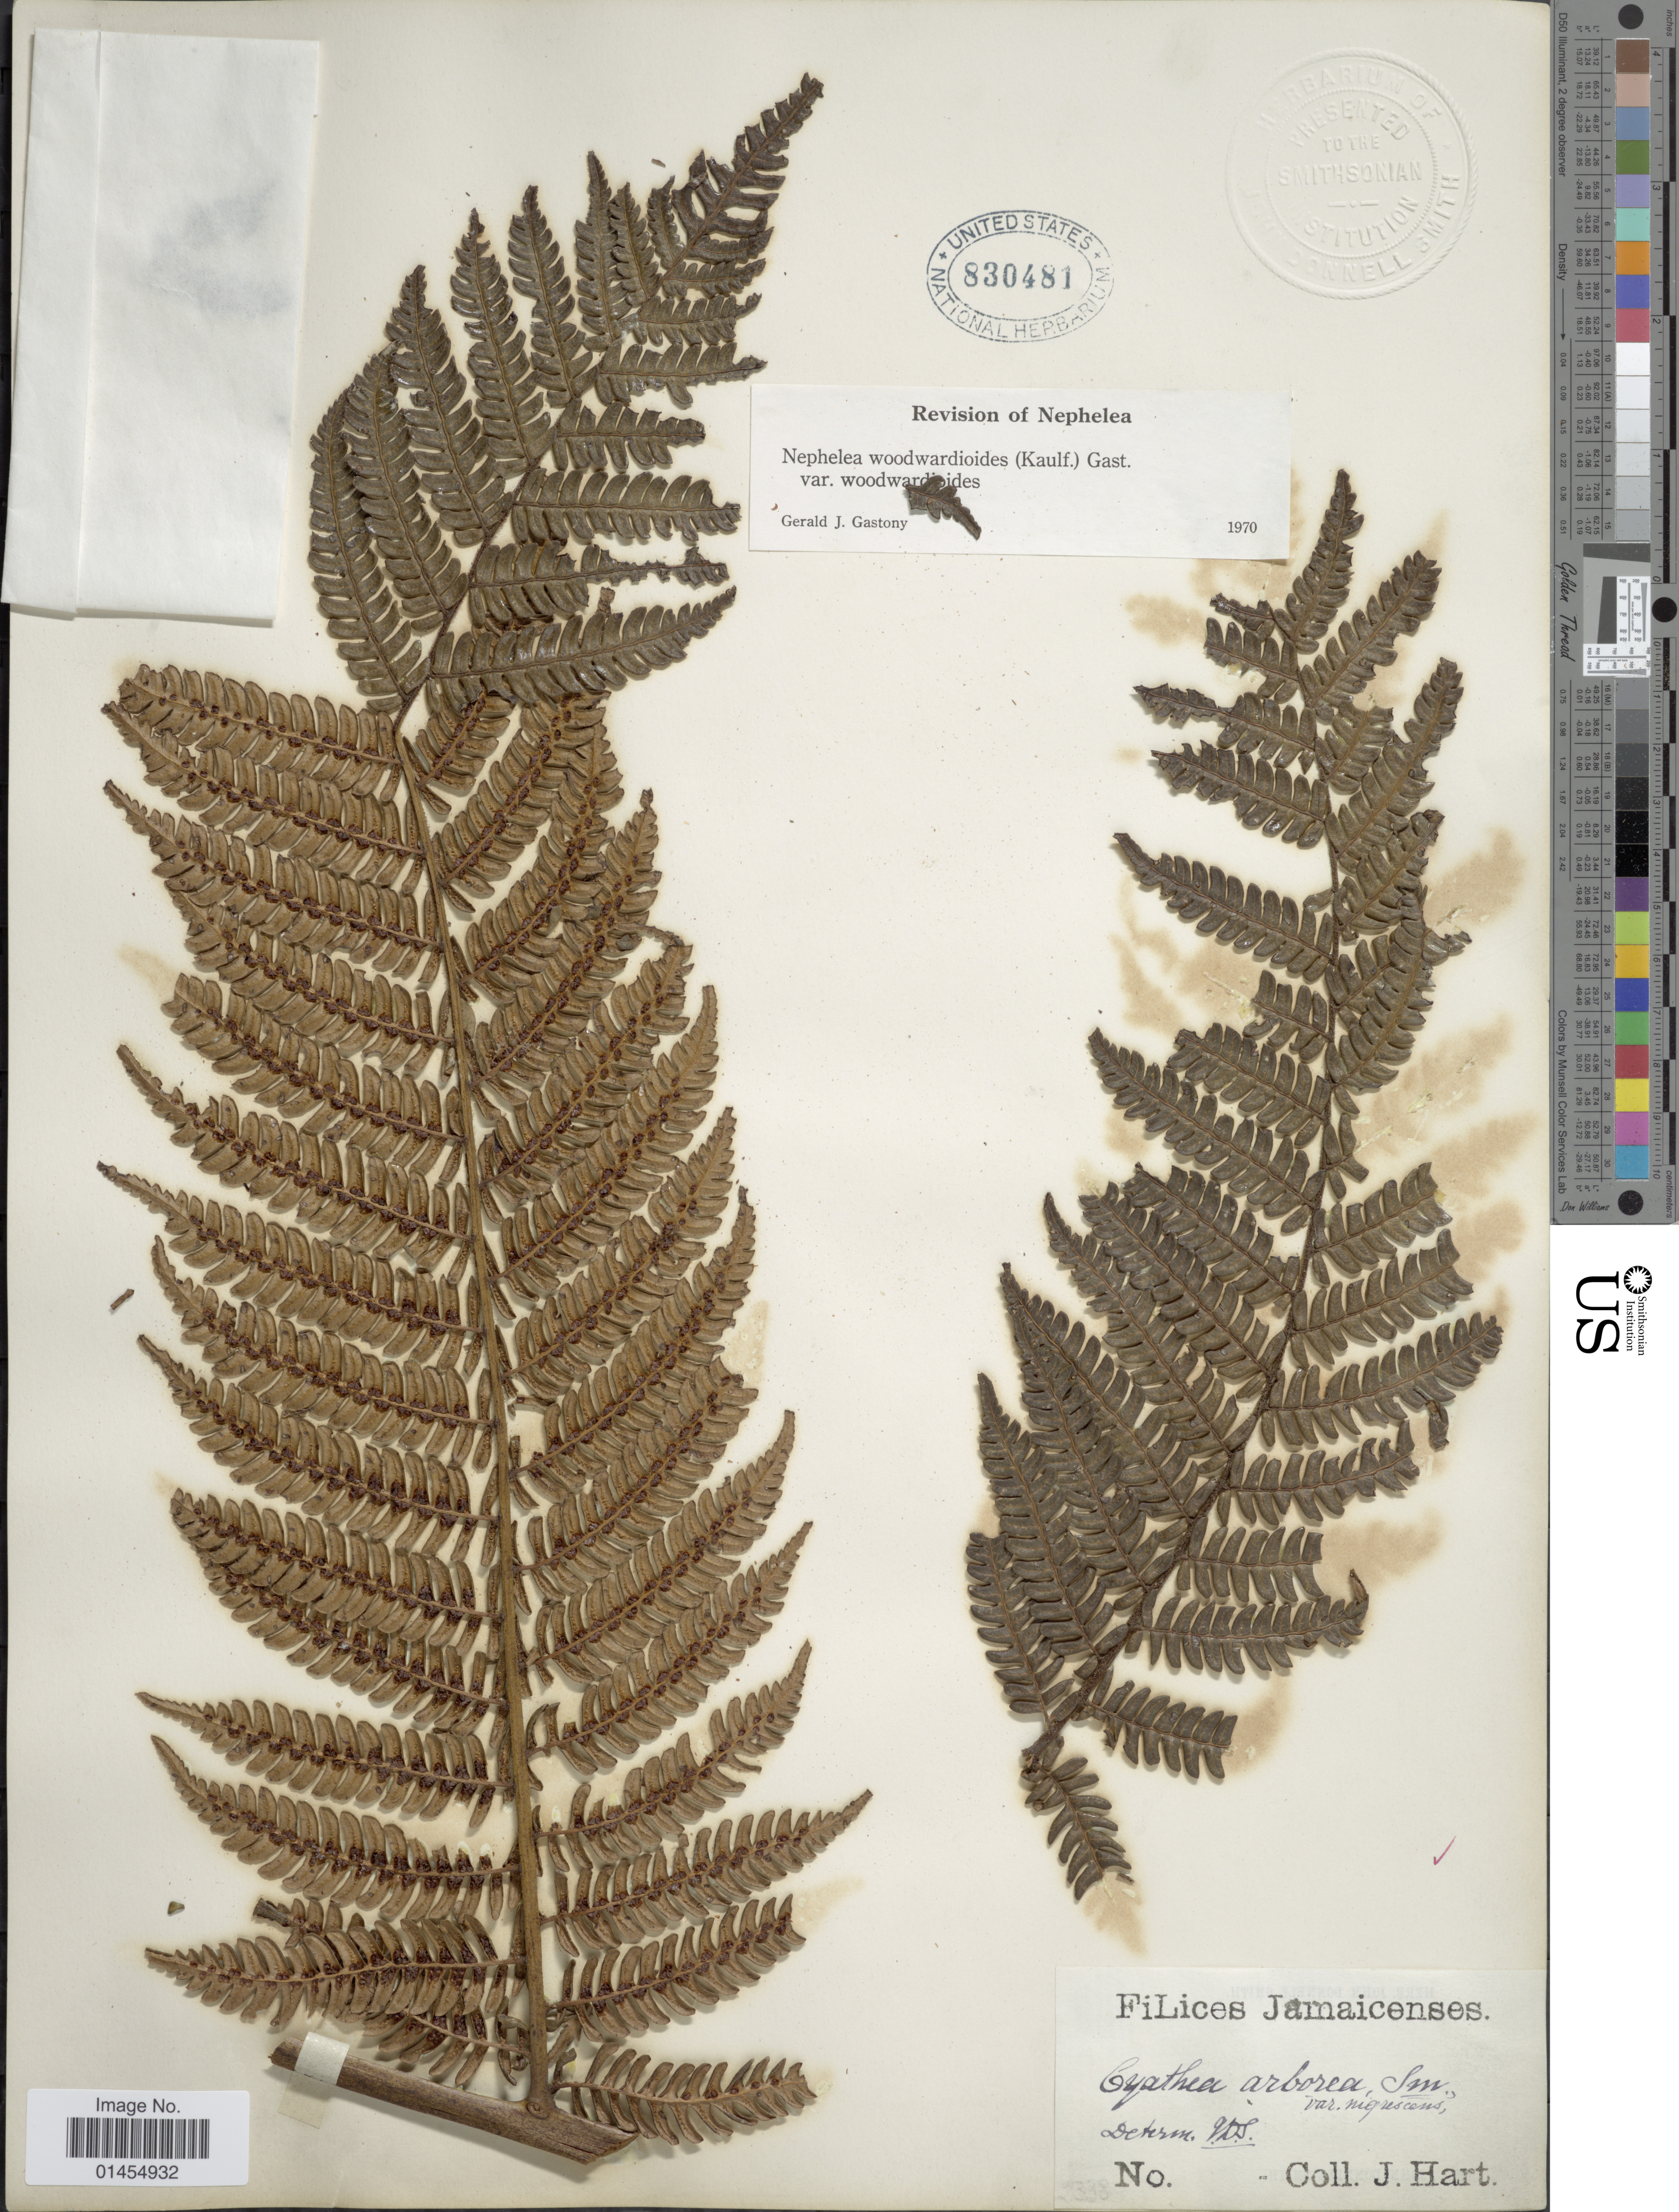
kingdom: Plantae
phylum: Tracheophyta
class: Polypodiopsida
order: Cyatheales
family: Cyatheaceae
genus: Alsophila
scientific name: Alsophila woodwardioides var. woodwardioides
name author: (Kaulf.) D.S. Conant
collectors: J. Hart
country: Jamaica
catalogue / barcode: US 830481